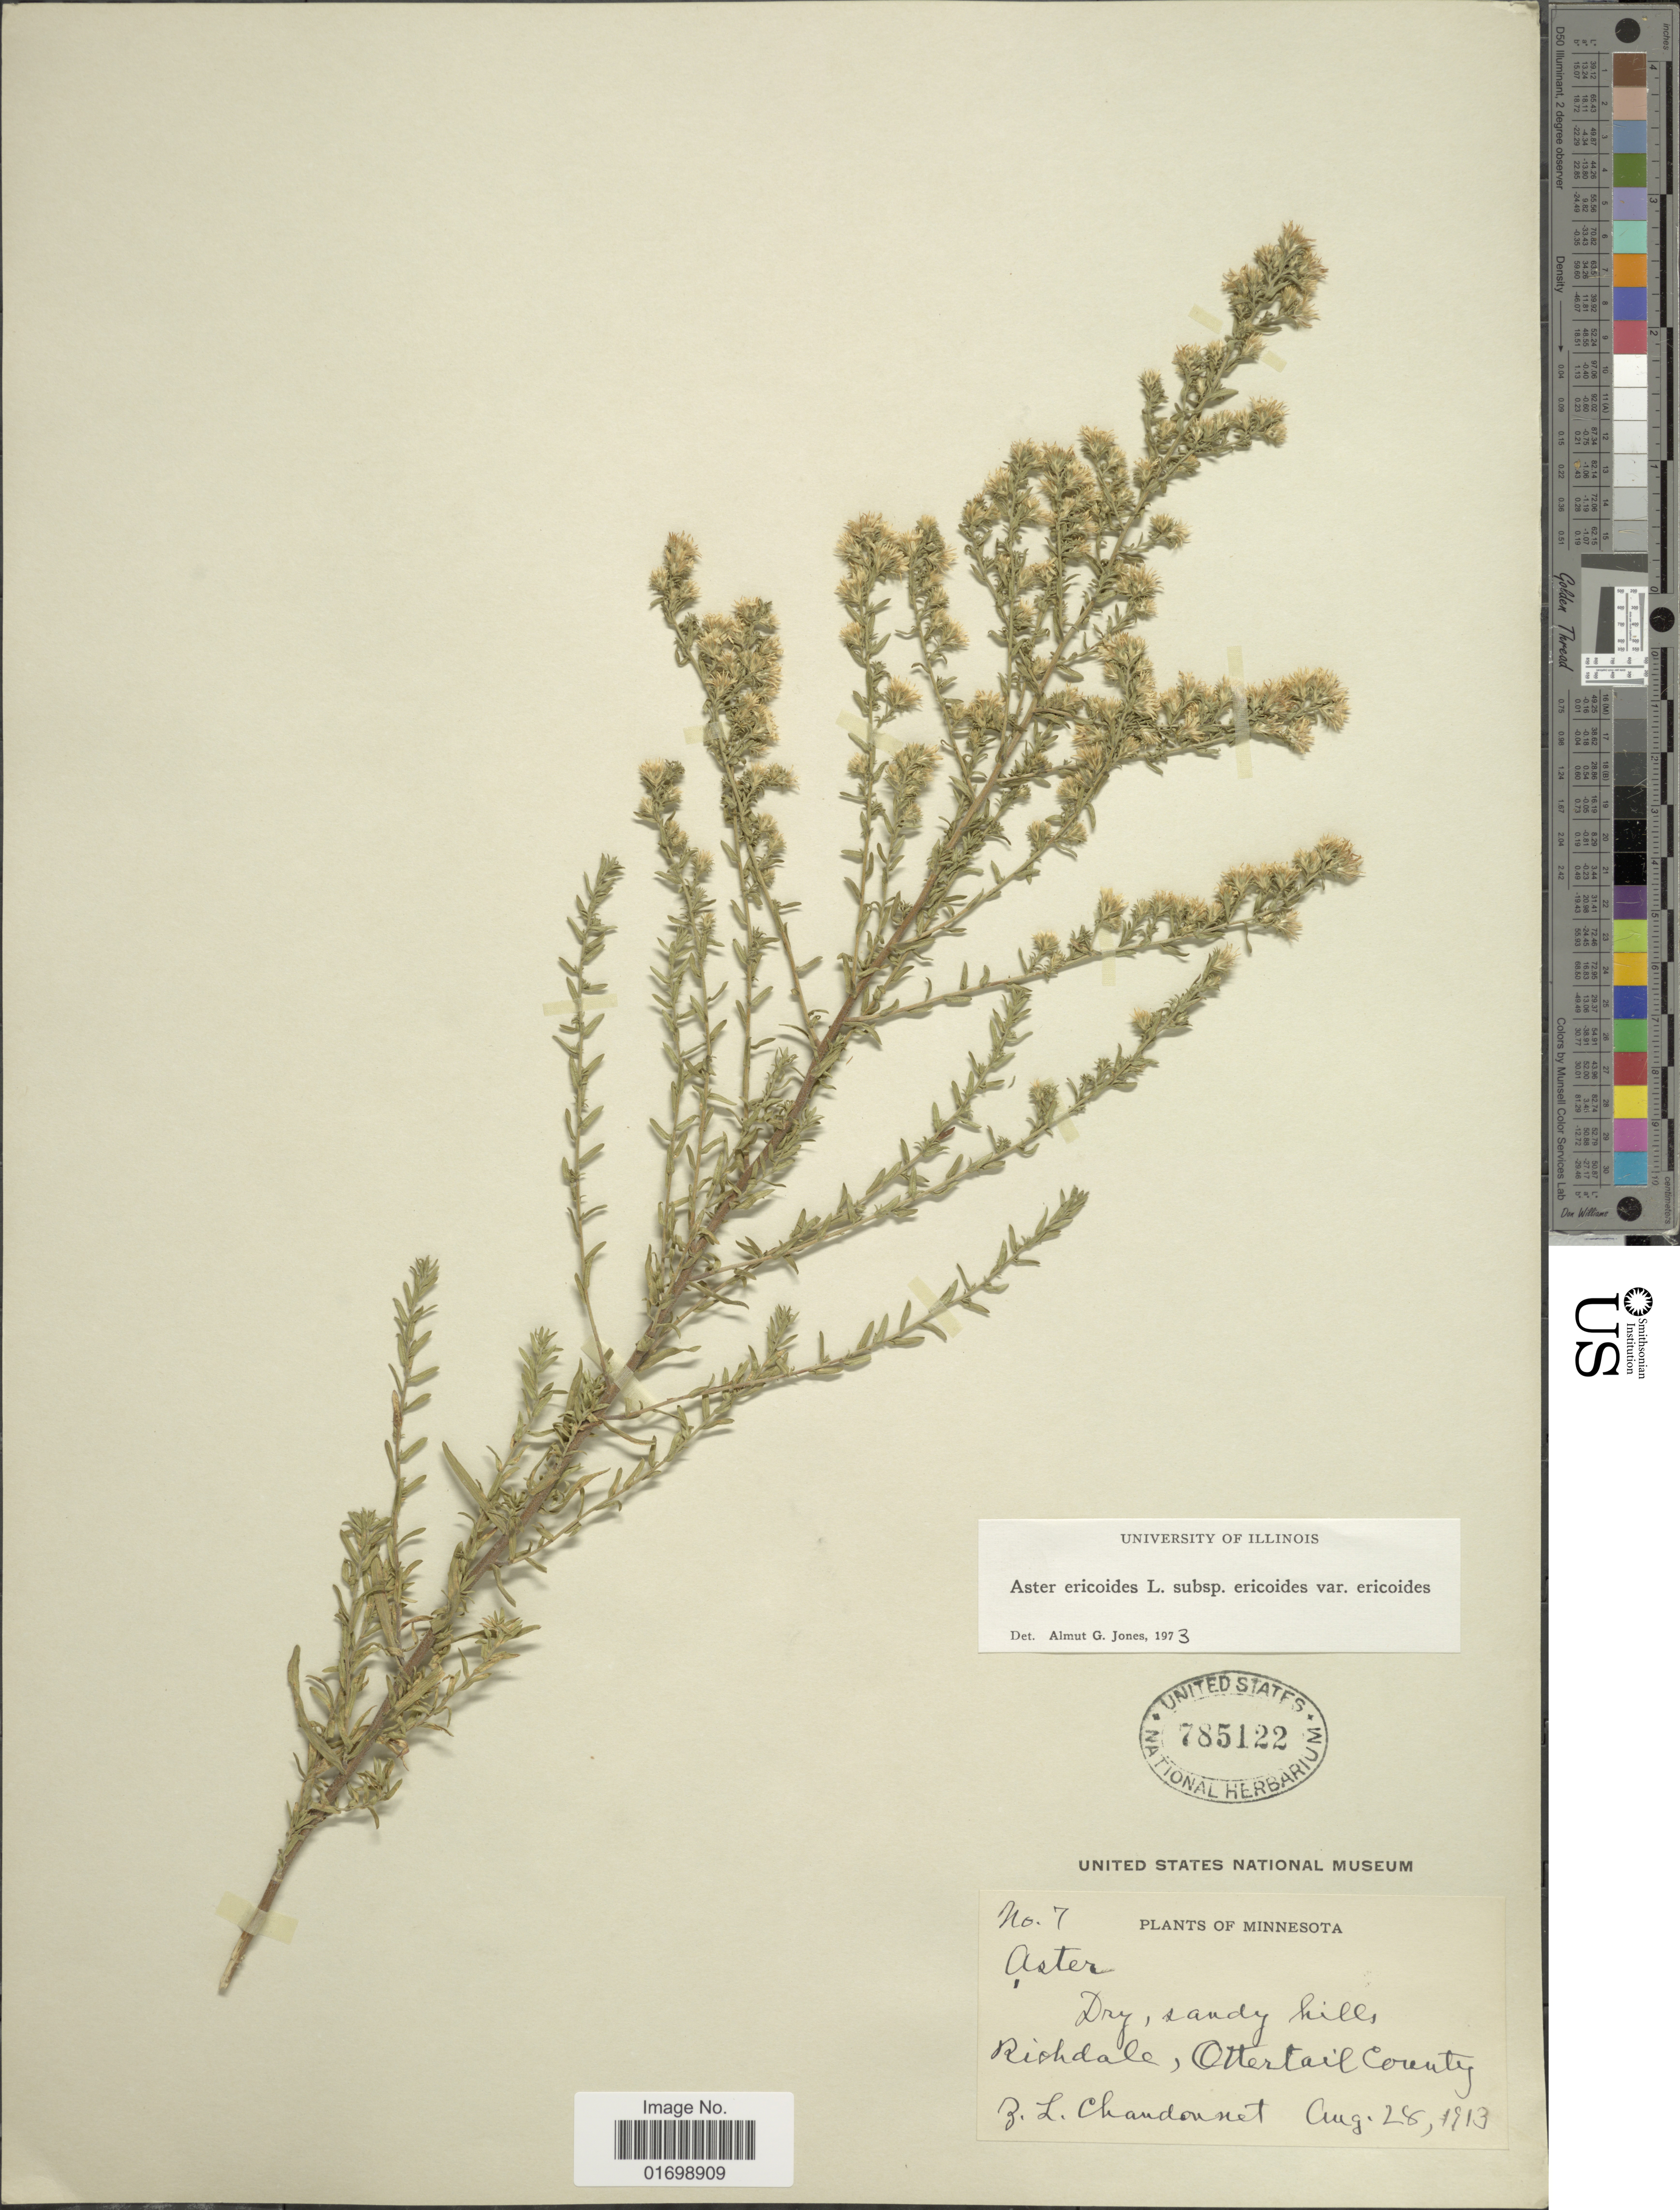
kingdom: Plantae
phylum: Tracheophyta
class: Magnoliopsida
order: Asterales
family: Asteraceae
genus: Symphyotrichum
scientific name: Symphyotrichum ericoides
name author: (L.) G.L. Nesom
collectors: Z. Chandonnet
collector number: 7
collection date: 1913-08-28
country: United States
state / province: Minnesota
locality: Richdale, Otter tail County.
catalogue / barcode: US 785122